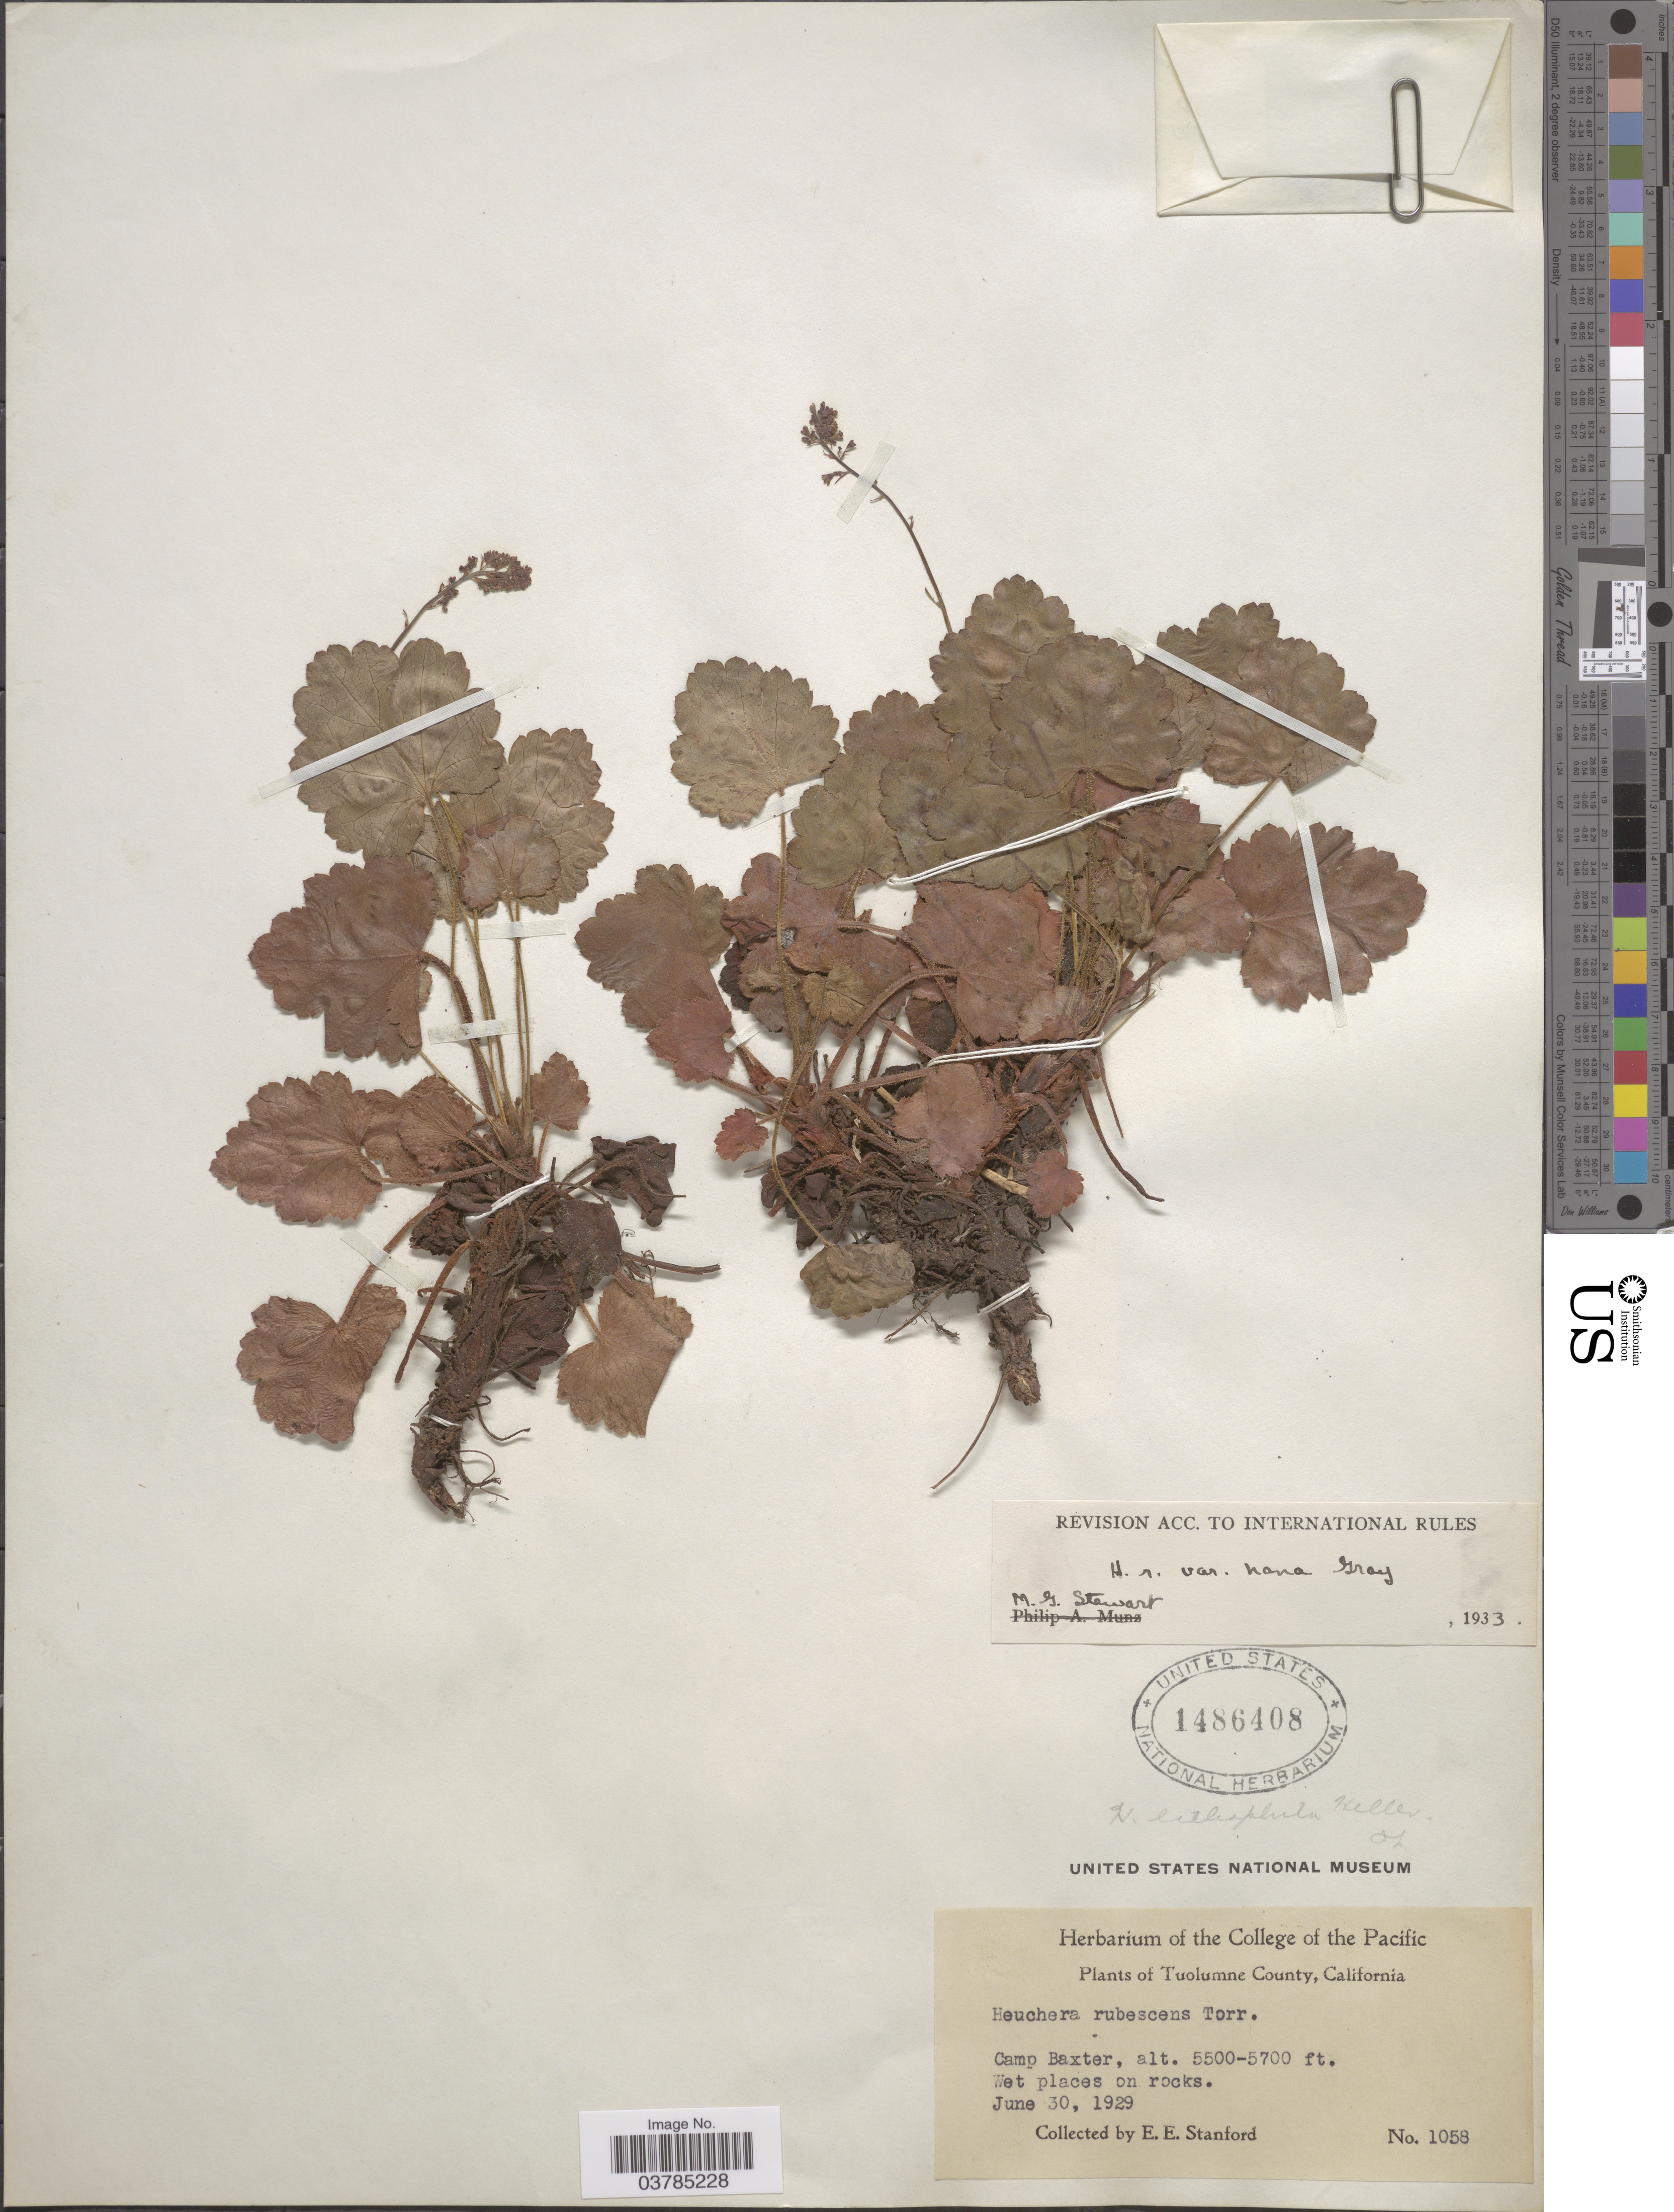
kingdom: Plantae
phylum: Tracheophyta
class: Magnoliopsida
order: Saxifragales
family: Saxifragaceae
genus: Heuchera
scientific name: Heuchera rubescens var. nana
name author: A. Gray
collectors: E. Stanford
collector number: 1058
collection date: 1929-06-30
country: United States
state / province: California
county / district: Tuolumne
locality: Tuolumne County. Camp Baxter.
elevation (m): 1676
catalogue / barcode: US 1486408